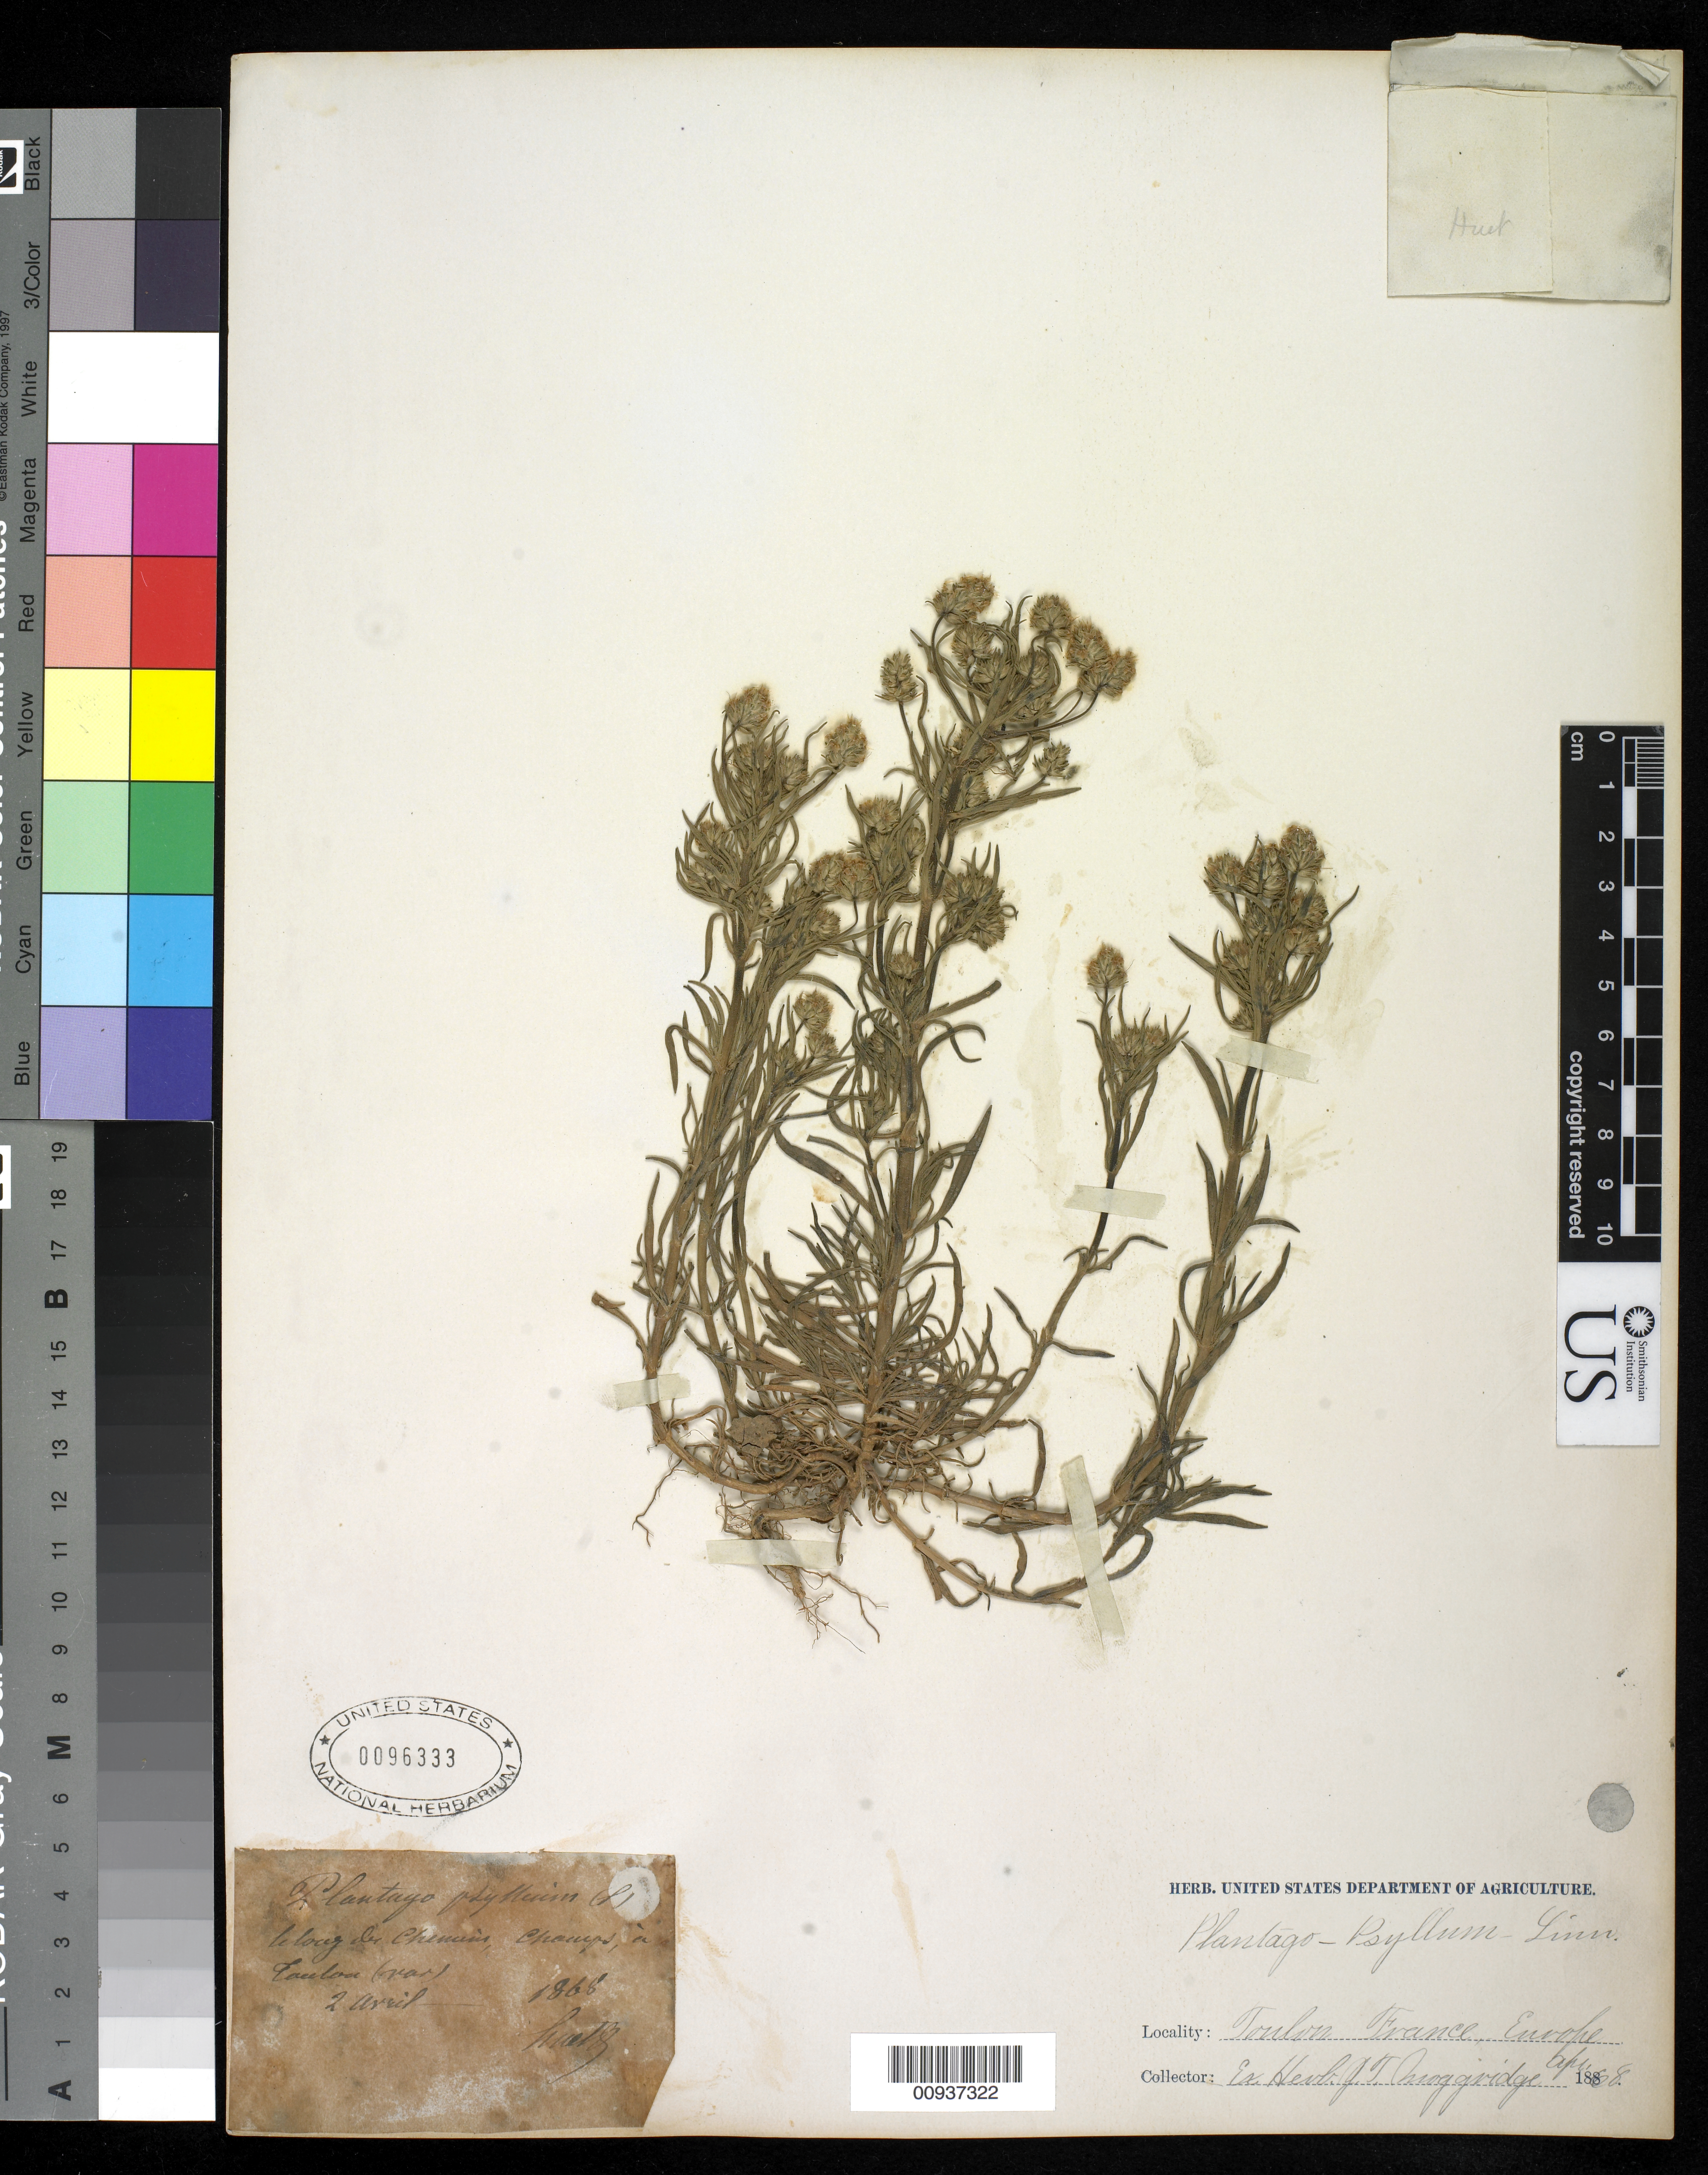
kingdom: Plantae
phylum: Tracheophyta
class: Magnoliopsida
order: Lamiales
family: Plantaginaceae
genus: Plantago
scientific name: Plantago afra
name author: L.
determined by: Shipunov, Alexey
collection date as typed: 02 Apr 1868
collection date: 1868-04-02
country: France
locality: Leloug des chemins champs à Toubon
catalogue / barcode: US 96333